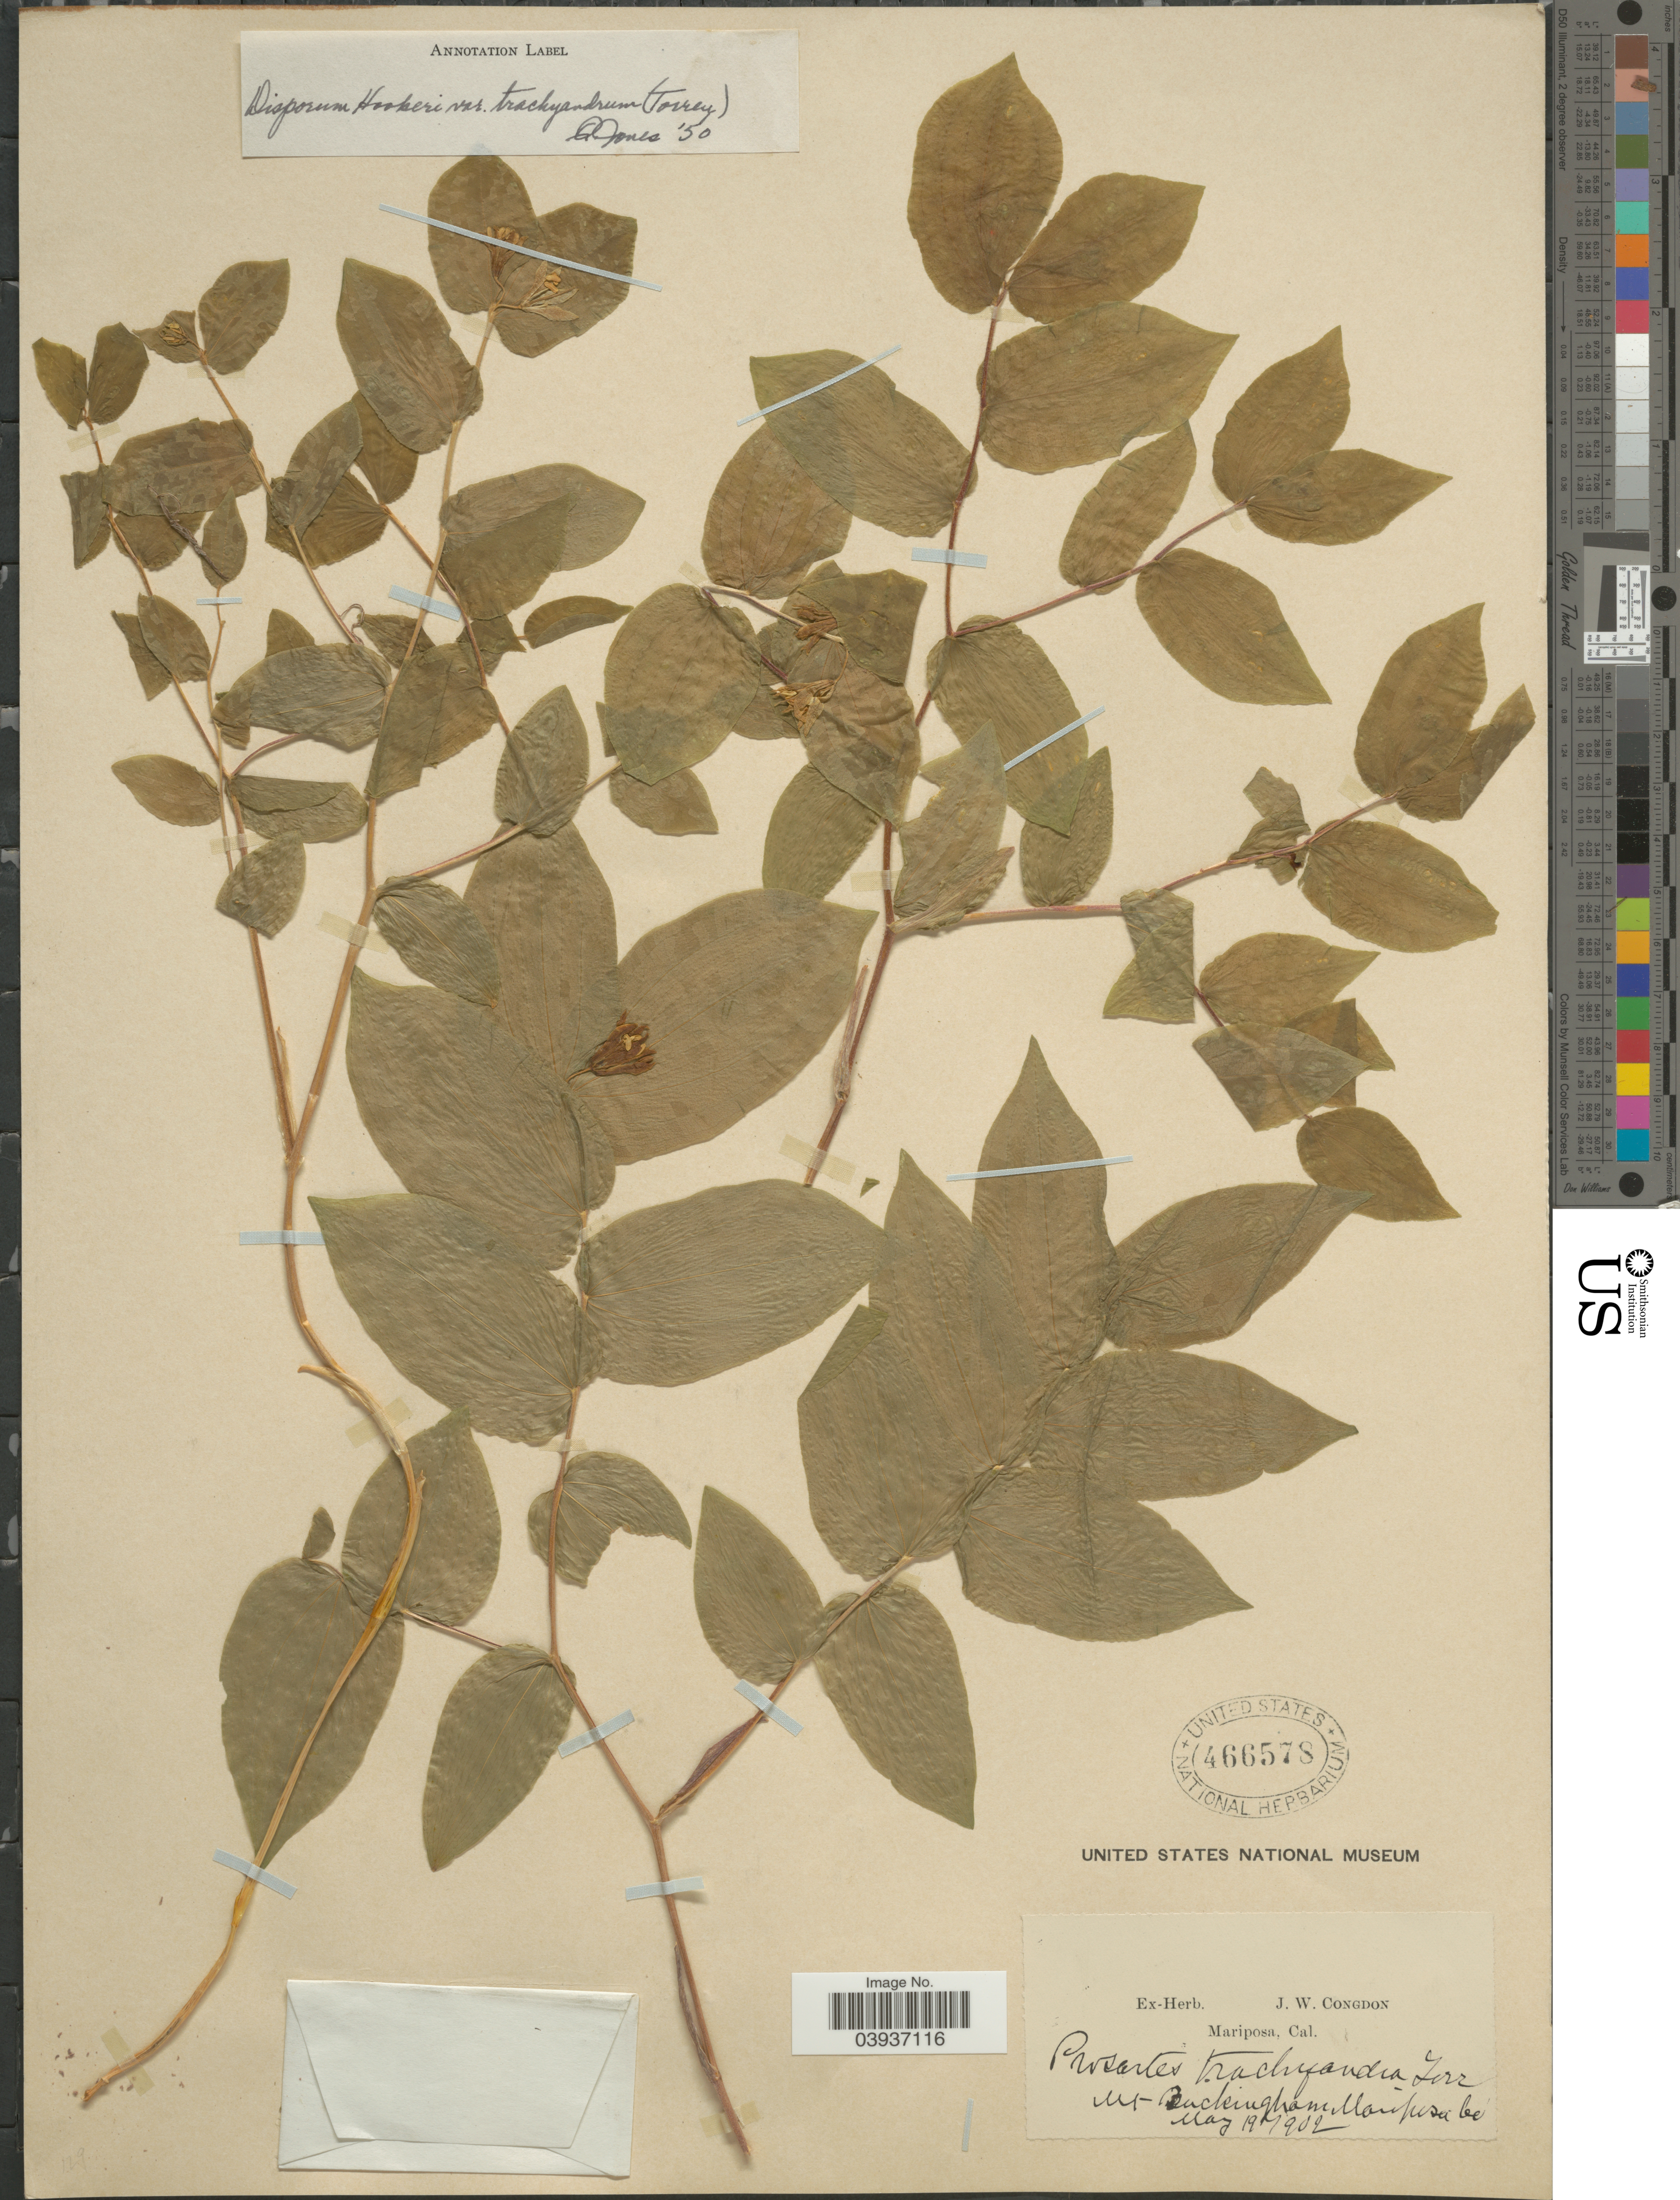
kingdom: Plantae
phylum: Tracheophyta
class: Liliopsida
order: Liliales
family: Colchicaceae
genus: Disporum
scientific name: Disporum hookeri var. trachyandrum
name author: (Torr.) Q. Jones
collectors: ex herb. J. W. Congdon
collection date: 1902-05-19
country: United States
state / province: California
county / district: Mariposa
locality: Mt Buckingham. Mariposa Co.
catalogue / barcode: US 466578